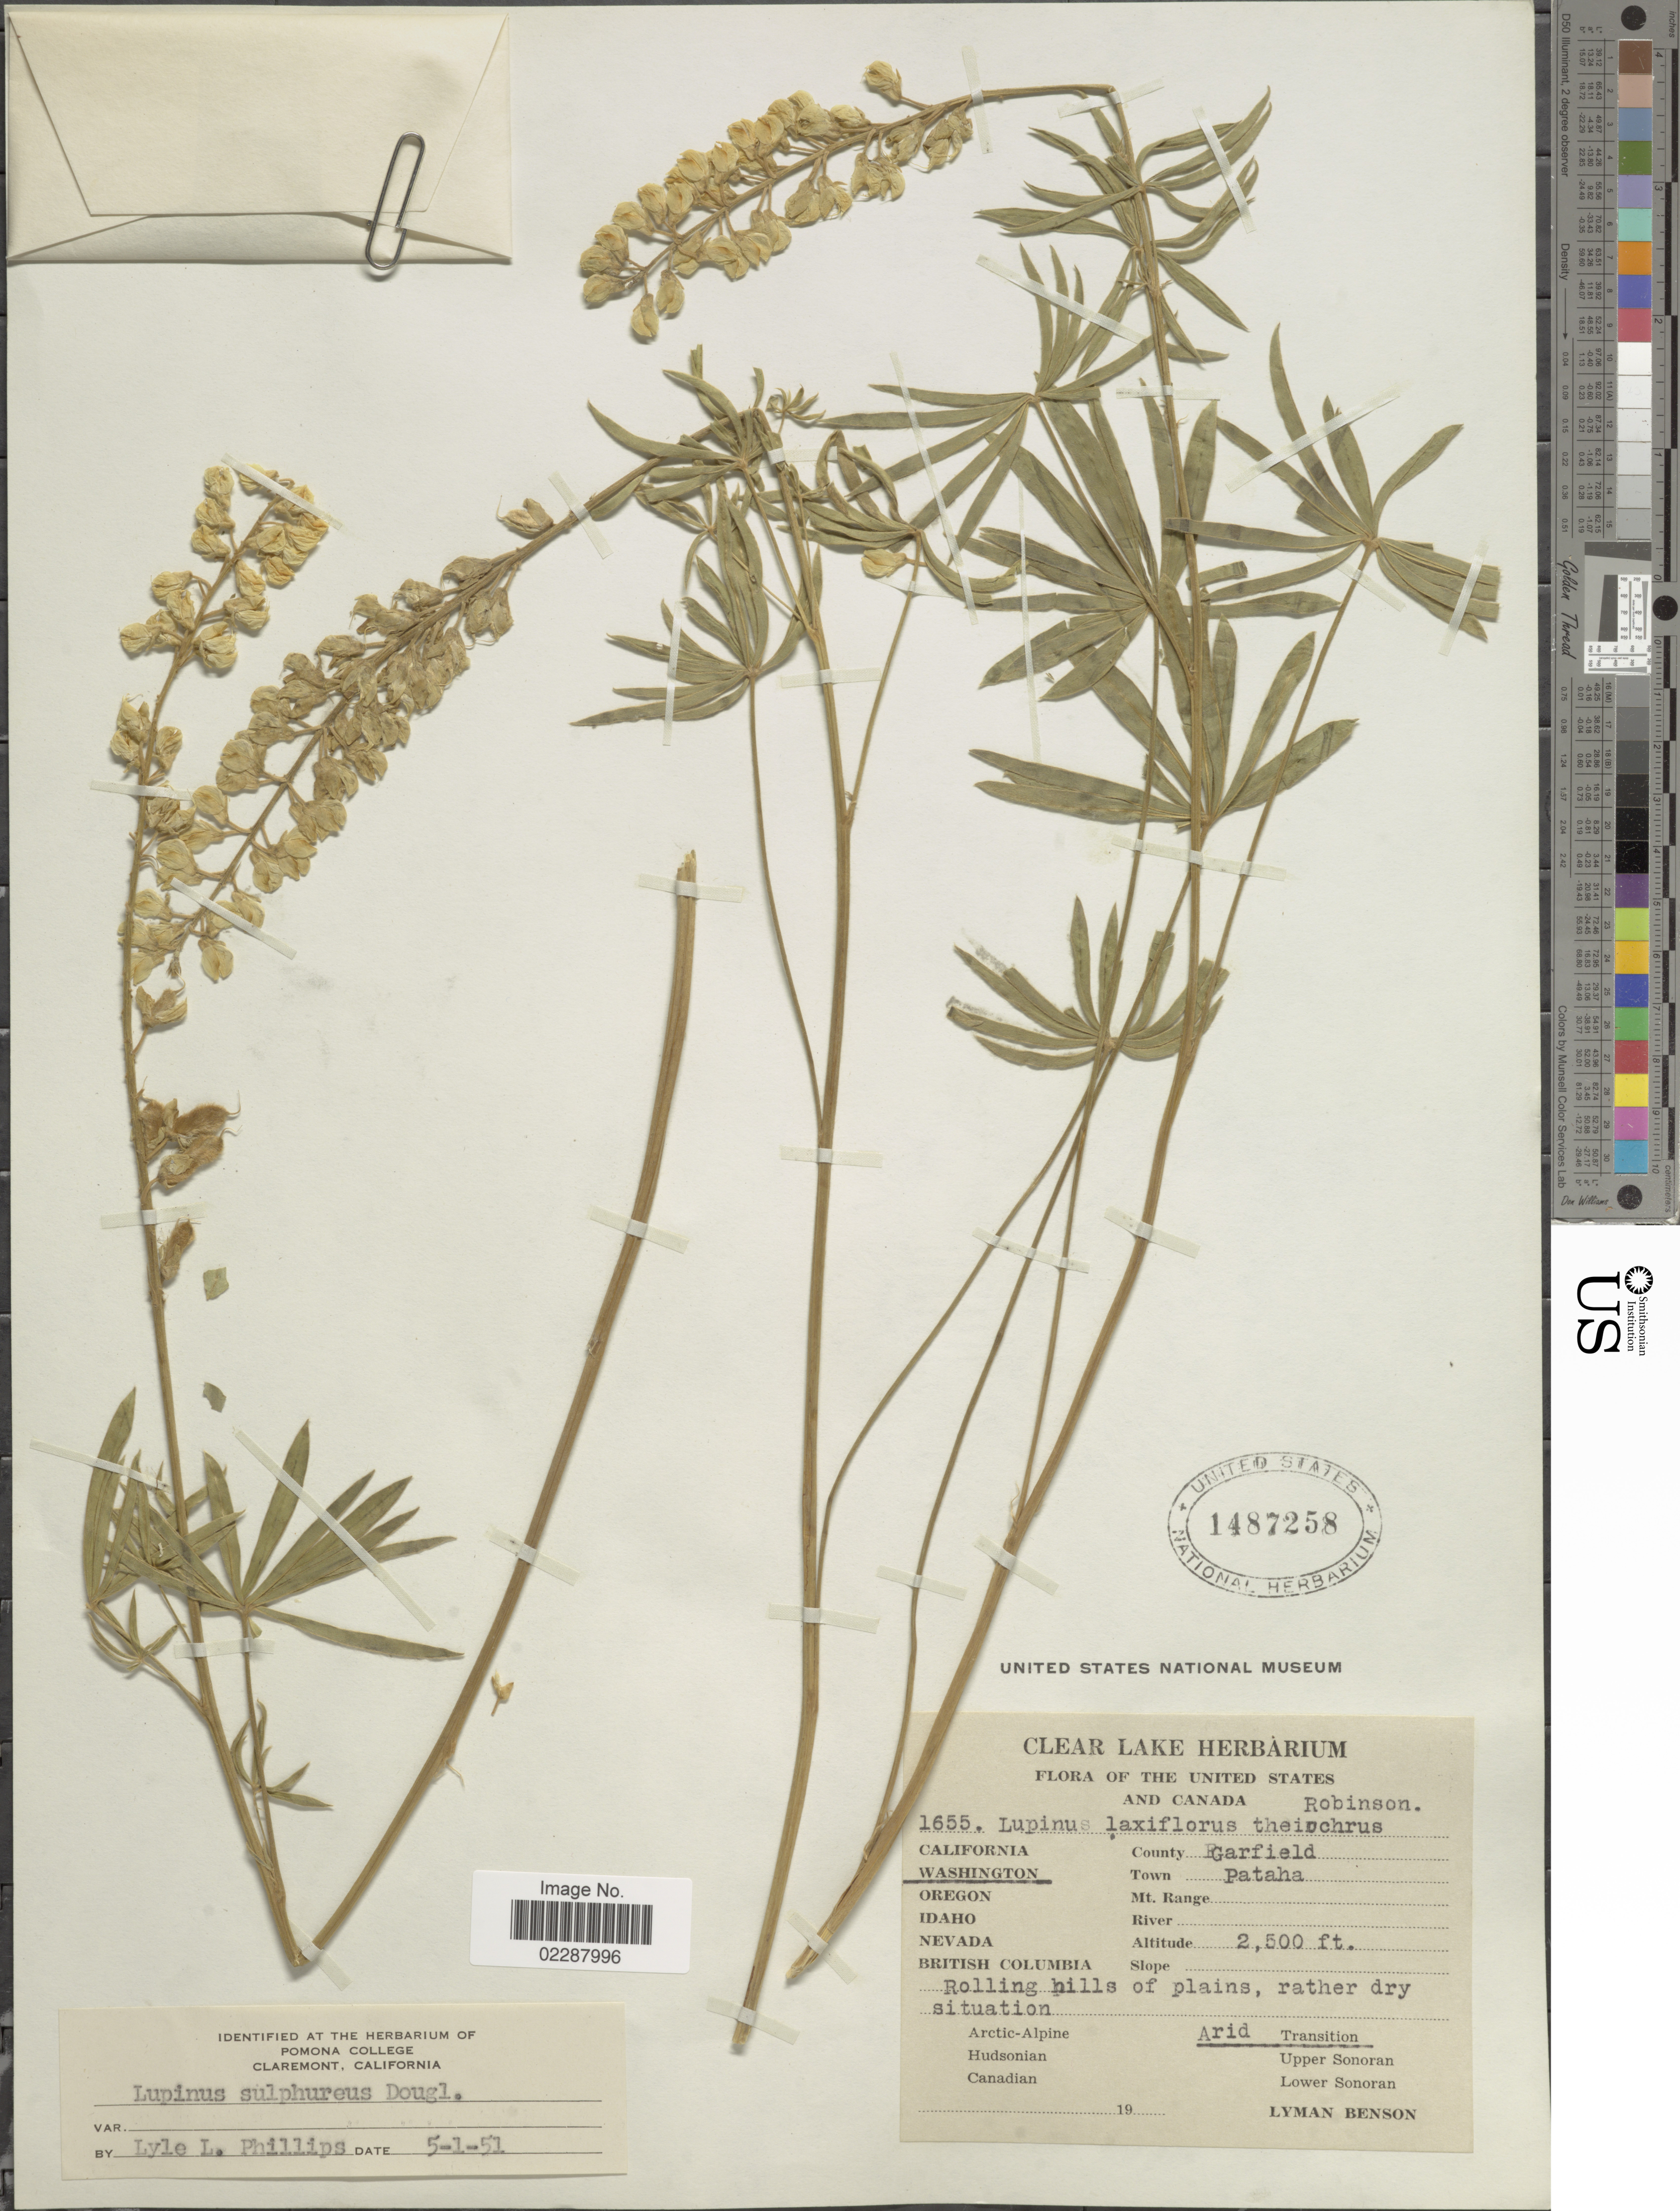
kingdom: Plantae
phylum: Tracheophyta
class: Magnoliopsida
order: Fabales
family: Fabaceae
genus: Lupinus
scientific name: Lupinus sulphureus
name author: Douglas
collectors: L. D. Benson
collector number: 1655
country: United States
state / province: Washington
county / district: Garfield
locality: County Garfield, Pataha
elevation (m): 762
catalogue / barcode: US 1487258